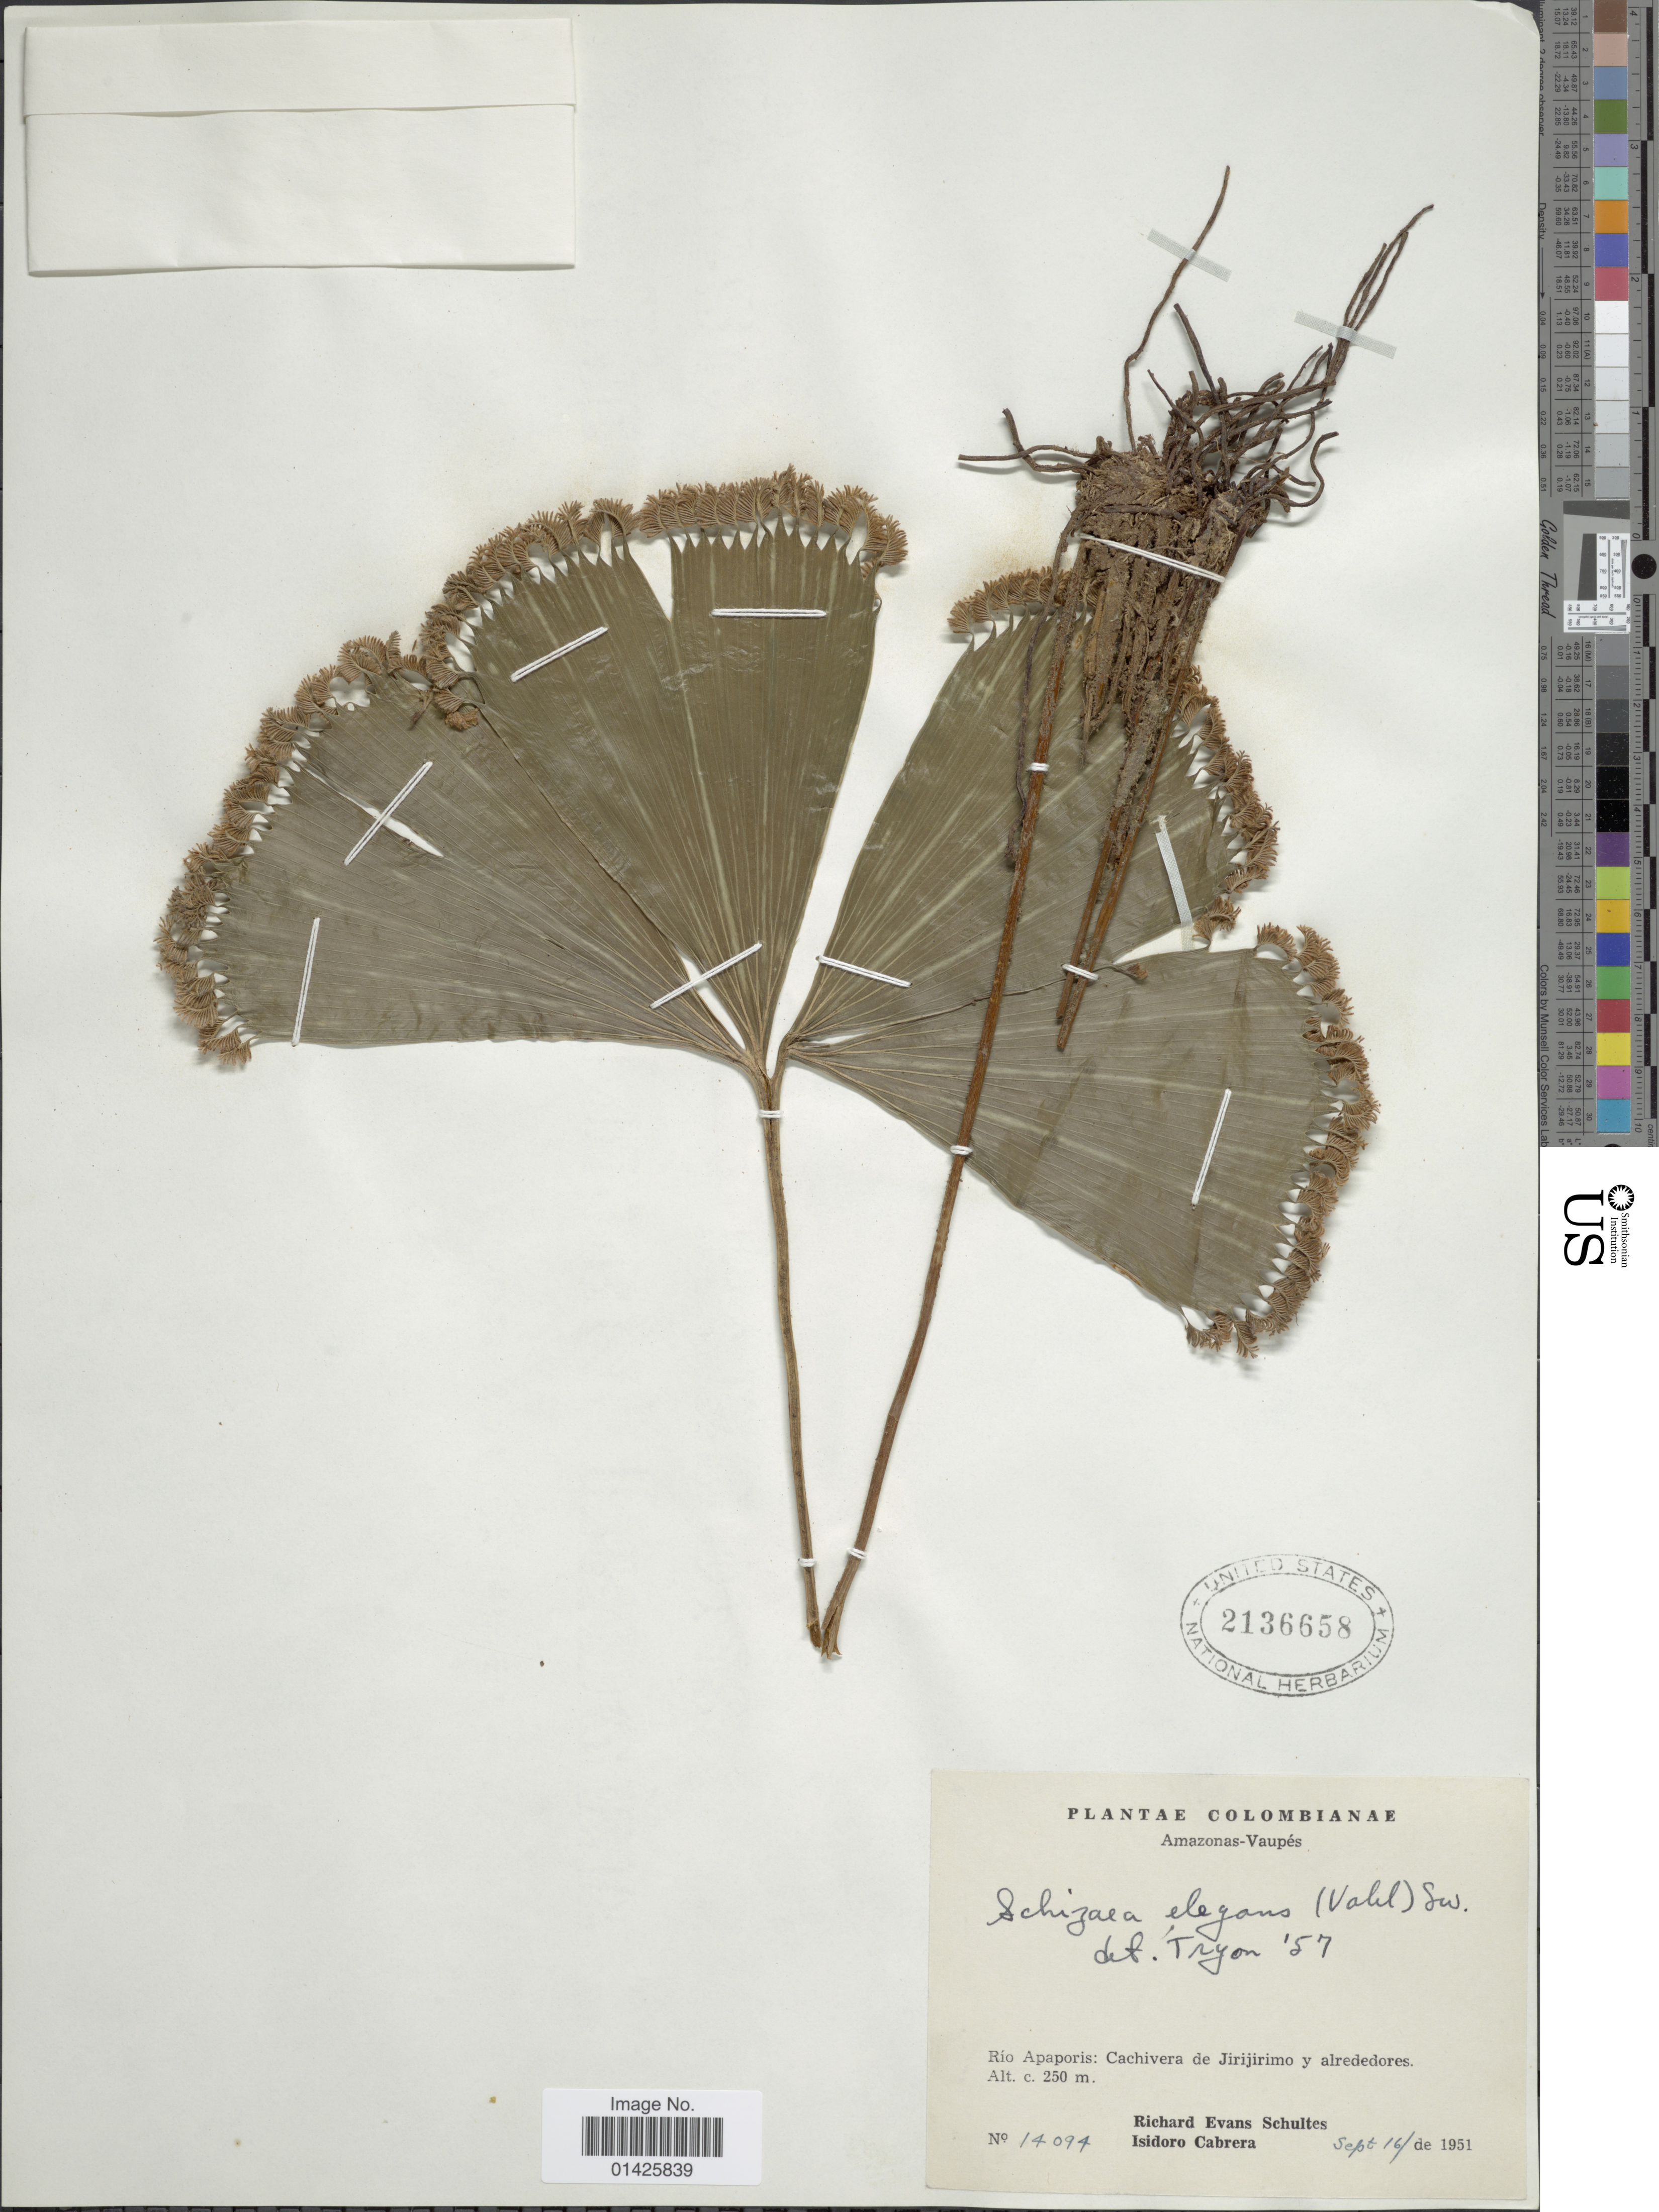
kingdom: Plantae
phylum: Tracheophyta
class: Polypodiopsida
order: Schizaeales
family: Schizaeaceae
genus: Schizaea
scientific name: Schizaea elegans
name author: (Vahl) Sw.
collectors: R. E. Schultes & I. Cabrera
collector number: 14094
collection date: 1951-09-14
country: Colombia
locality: Amazonas-Vaupes, Río Apaporis: Cachivera de Jirijirmo y alrededores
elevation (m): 250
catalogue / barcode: US 2136658